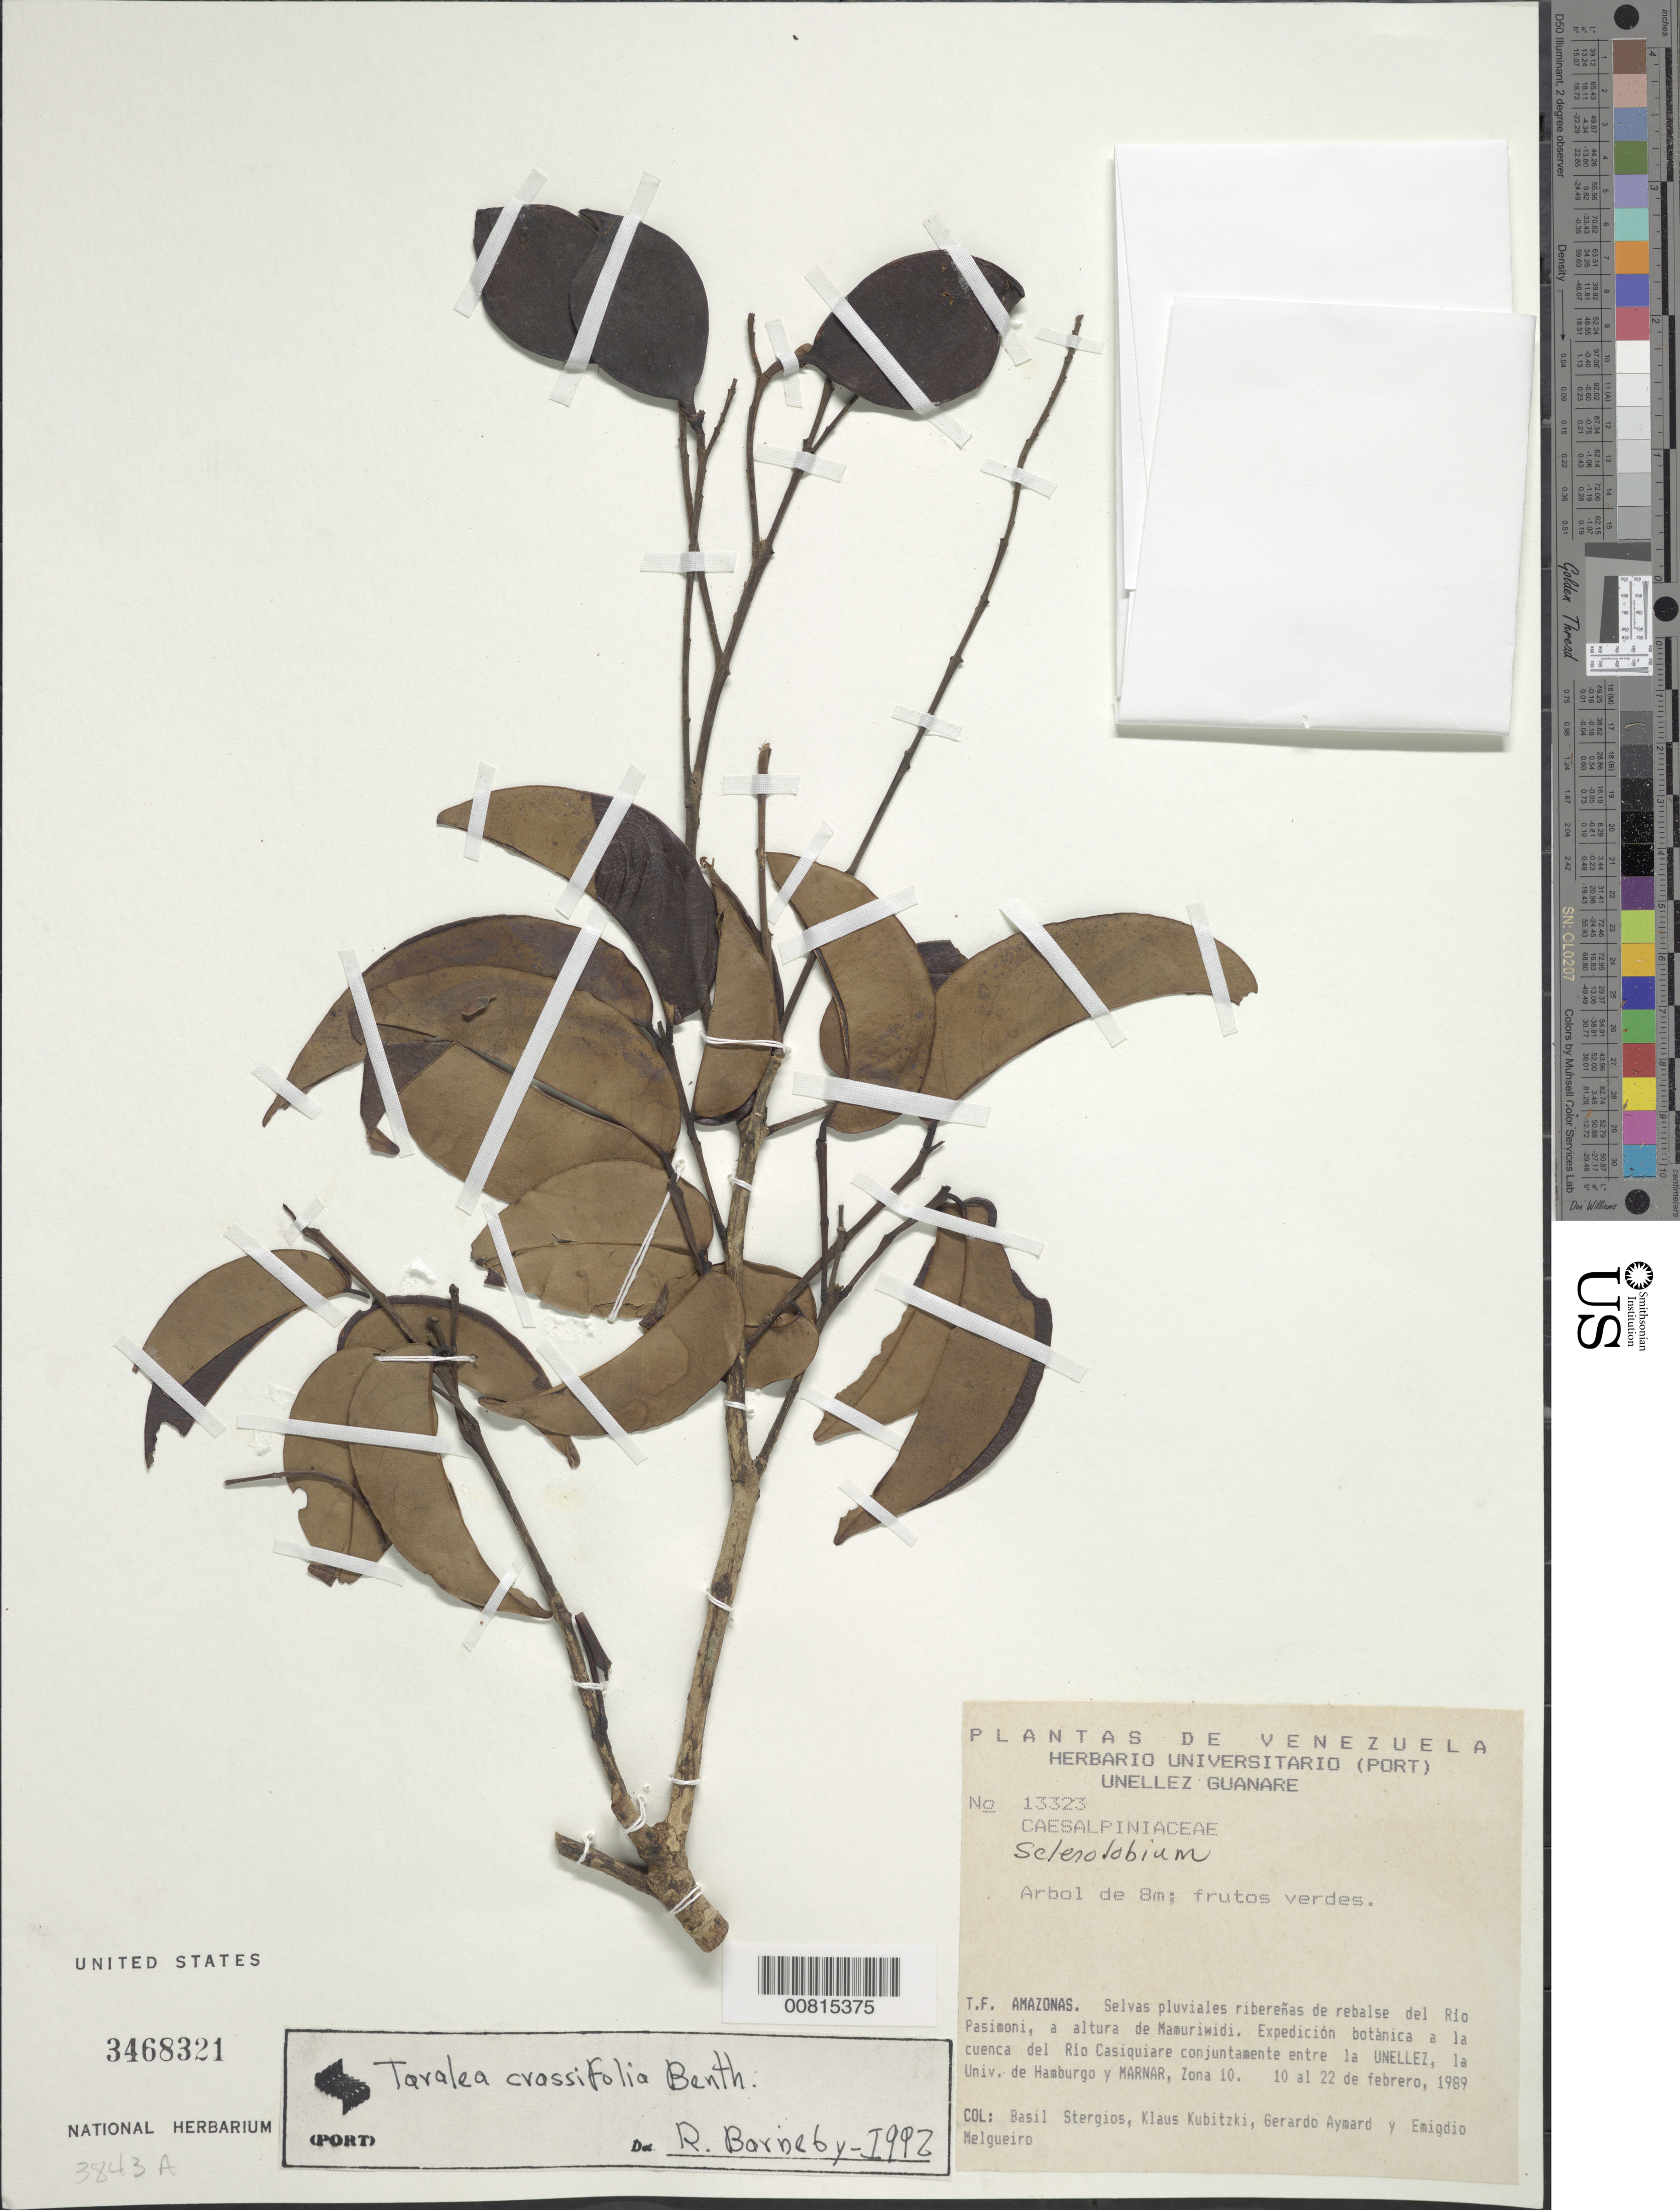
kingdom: Plantae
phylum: Tracheophyta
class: Magnoliopsida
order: Fabales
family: Fabaceae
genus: Taralea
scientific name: Taralea crassifolia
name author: (Spruce ex Benth.) Ducke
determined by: Barneby, Rupert C., (NY)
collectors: B. G. Stergios, K. Kubitzki, G. A. Aymard & E. Melgueiro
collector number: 13323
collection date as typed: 10-Feb-89 to 22-Feb-89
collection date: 1989-02-10/1989-02-22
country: Venezuela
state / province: Amazonas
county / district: Río Negro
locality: Río Casiquiare, Río Pasimoni, a altura de Mamuriwidi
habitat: Selvas pluviales ribereñas de rebalse del río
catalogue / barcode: US 3468321